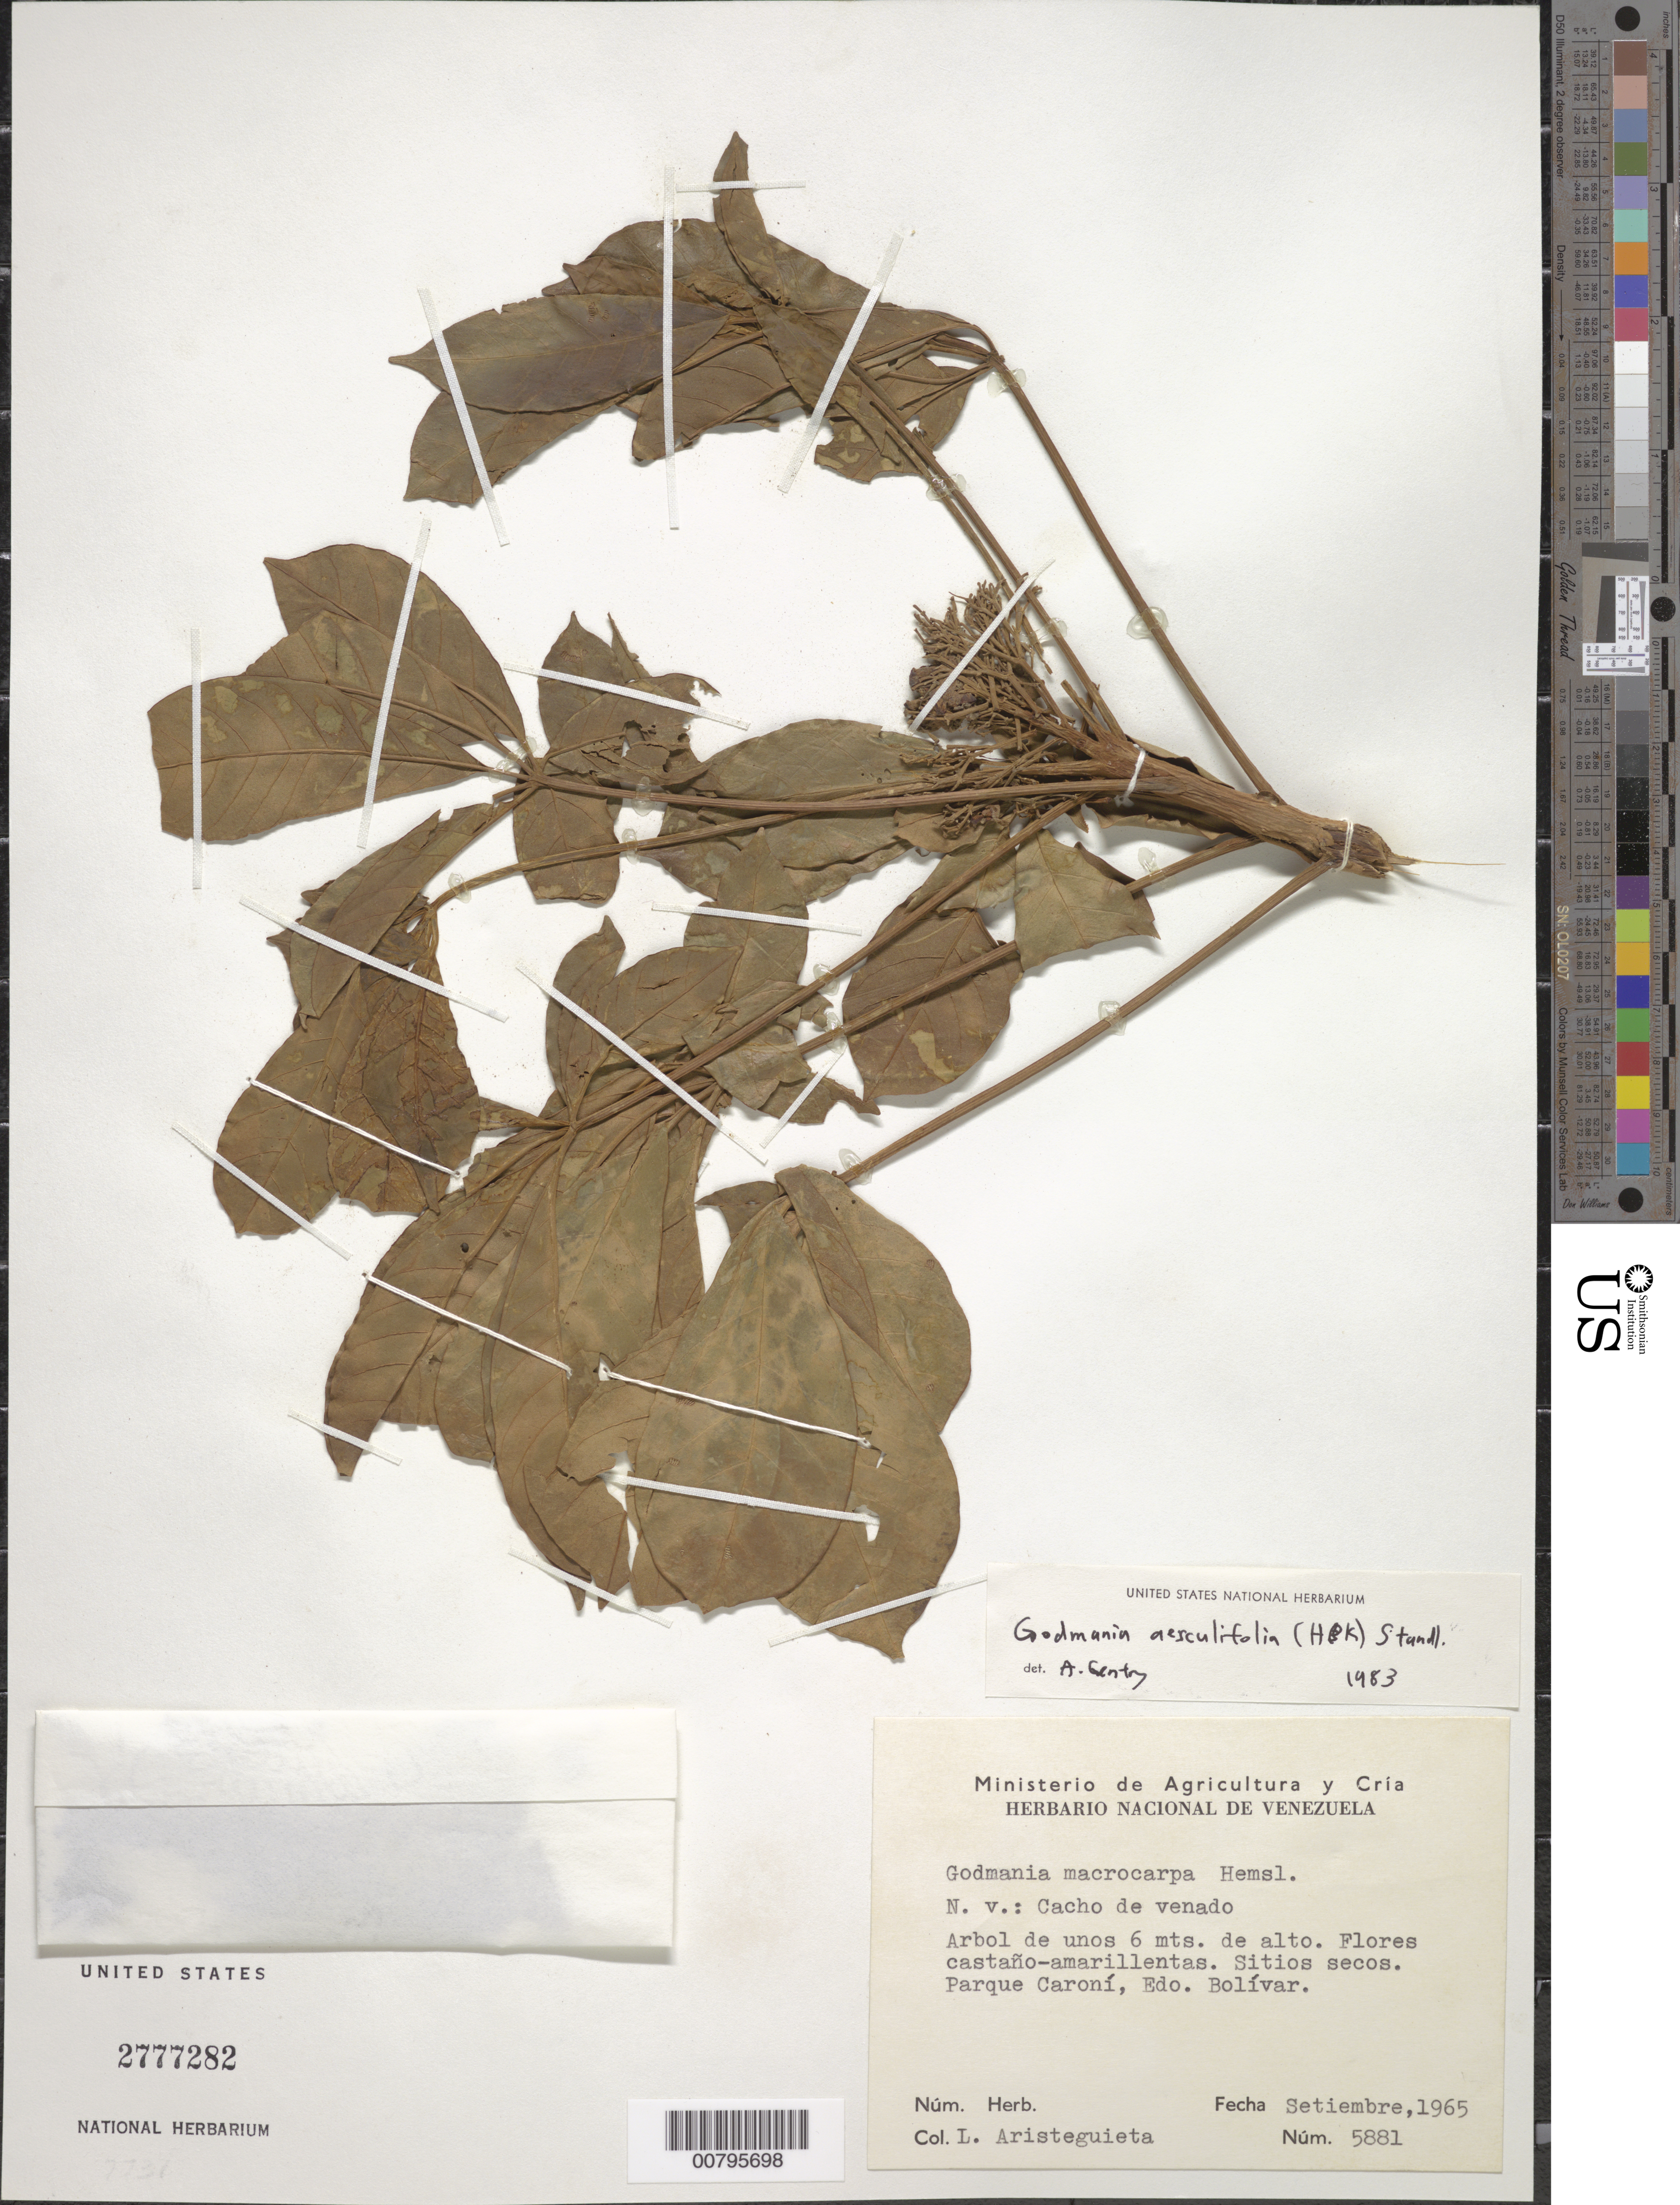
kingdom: Plantae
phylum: Tracheophyta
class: Magnoliopsida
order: Lamiales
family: Bignoniaceae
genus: Godmania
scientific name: Godmania aesculifolia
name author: Standl.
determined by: Gentry, A. H.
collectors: L. Aristeguieta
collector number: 5881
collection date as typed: Sep-65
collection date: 1965-09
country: Venezuela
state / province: Bolívar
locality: Parque Caroní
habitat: Sitios secos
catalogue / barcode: US 2777282